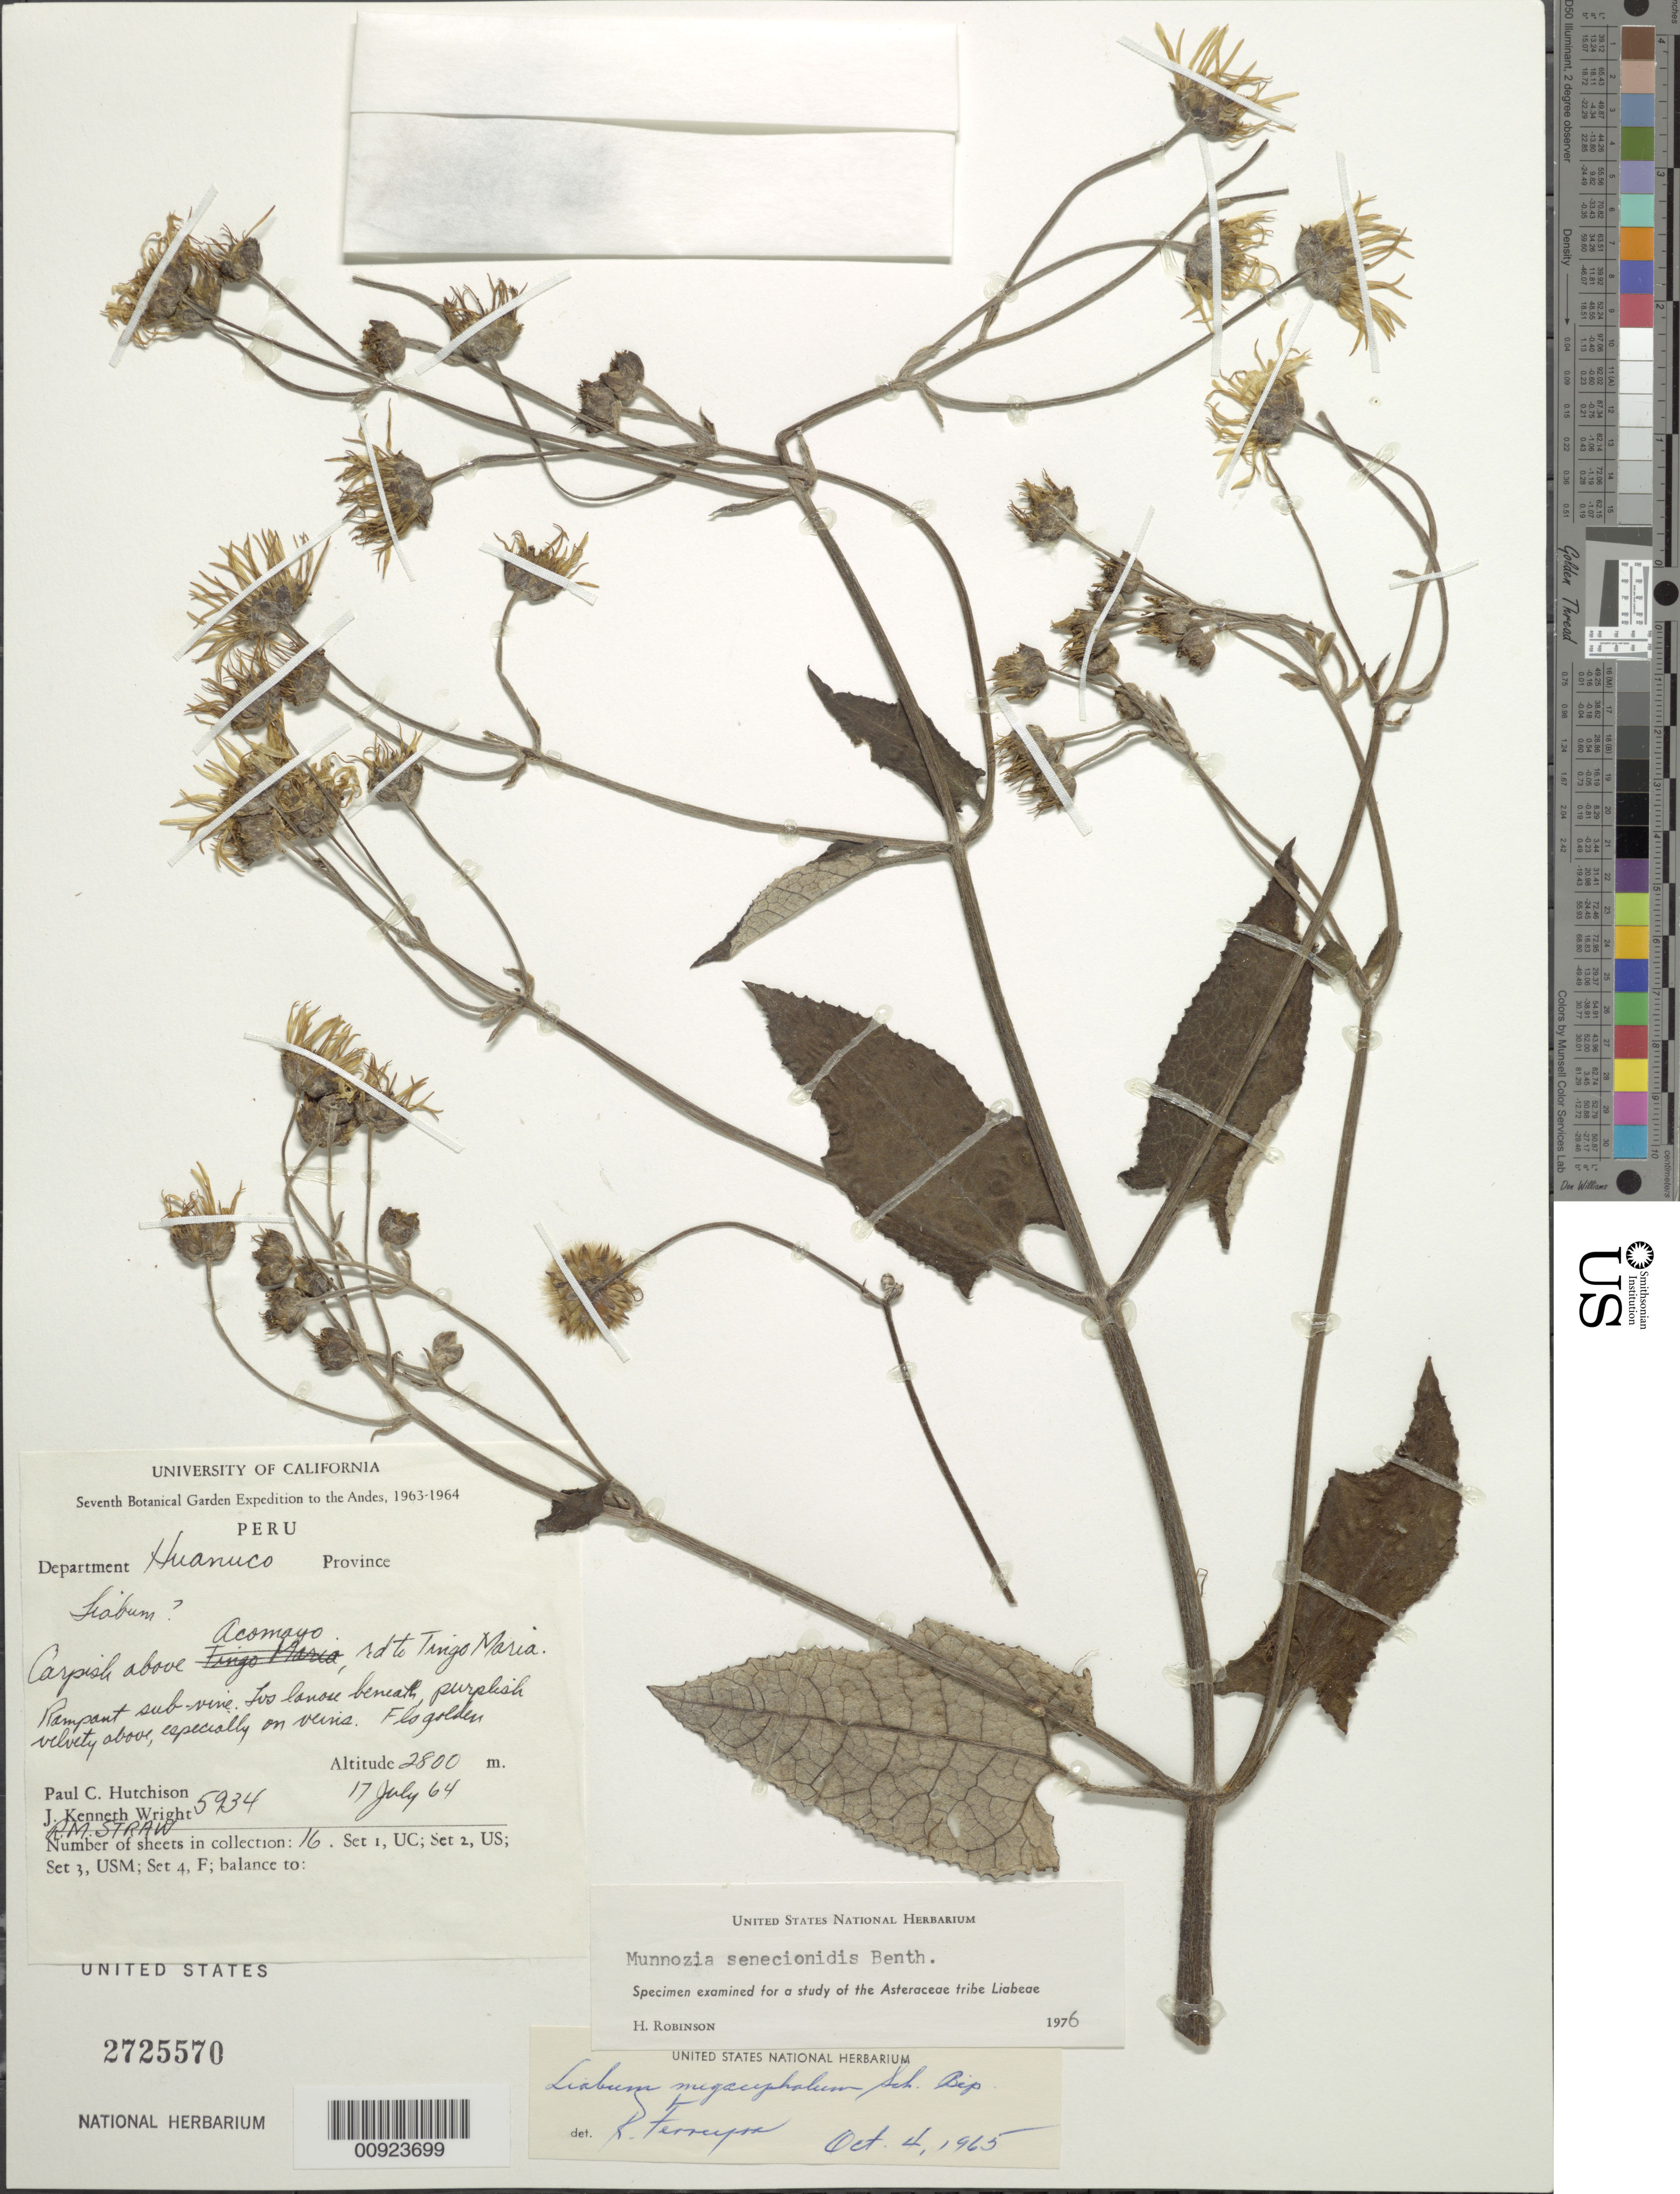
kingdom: Plantae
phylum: Tracheophyta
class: Magnoliopsida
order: Asterales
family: Asteraceae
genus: Munnozia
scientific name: Munnozia senecionidis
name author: Benth.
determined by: Robinson, Harold E., (US)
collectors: P. C. Hutchison, J. K. Wright & R. M. Straw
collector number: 5934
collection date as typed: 17 July 1964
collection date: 1964-07-17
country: Peru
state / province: Huánuco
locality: Carpish above Acomayo, road to Tingo Maria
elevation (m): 2800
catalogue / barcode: US 2725570